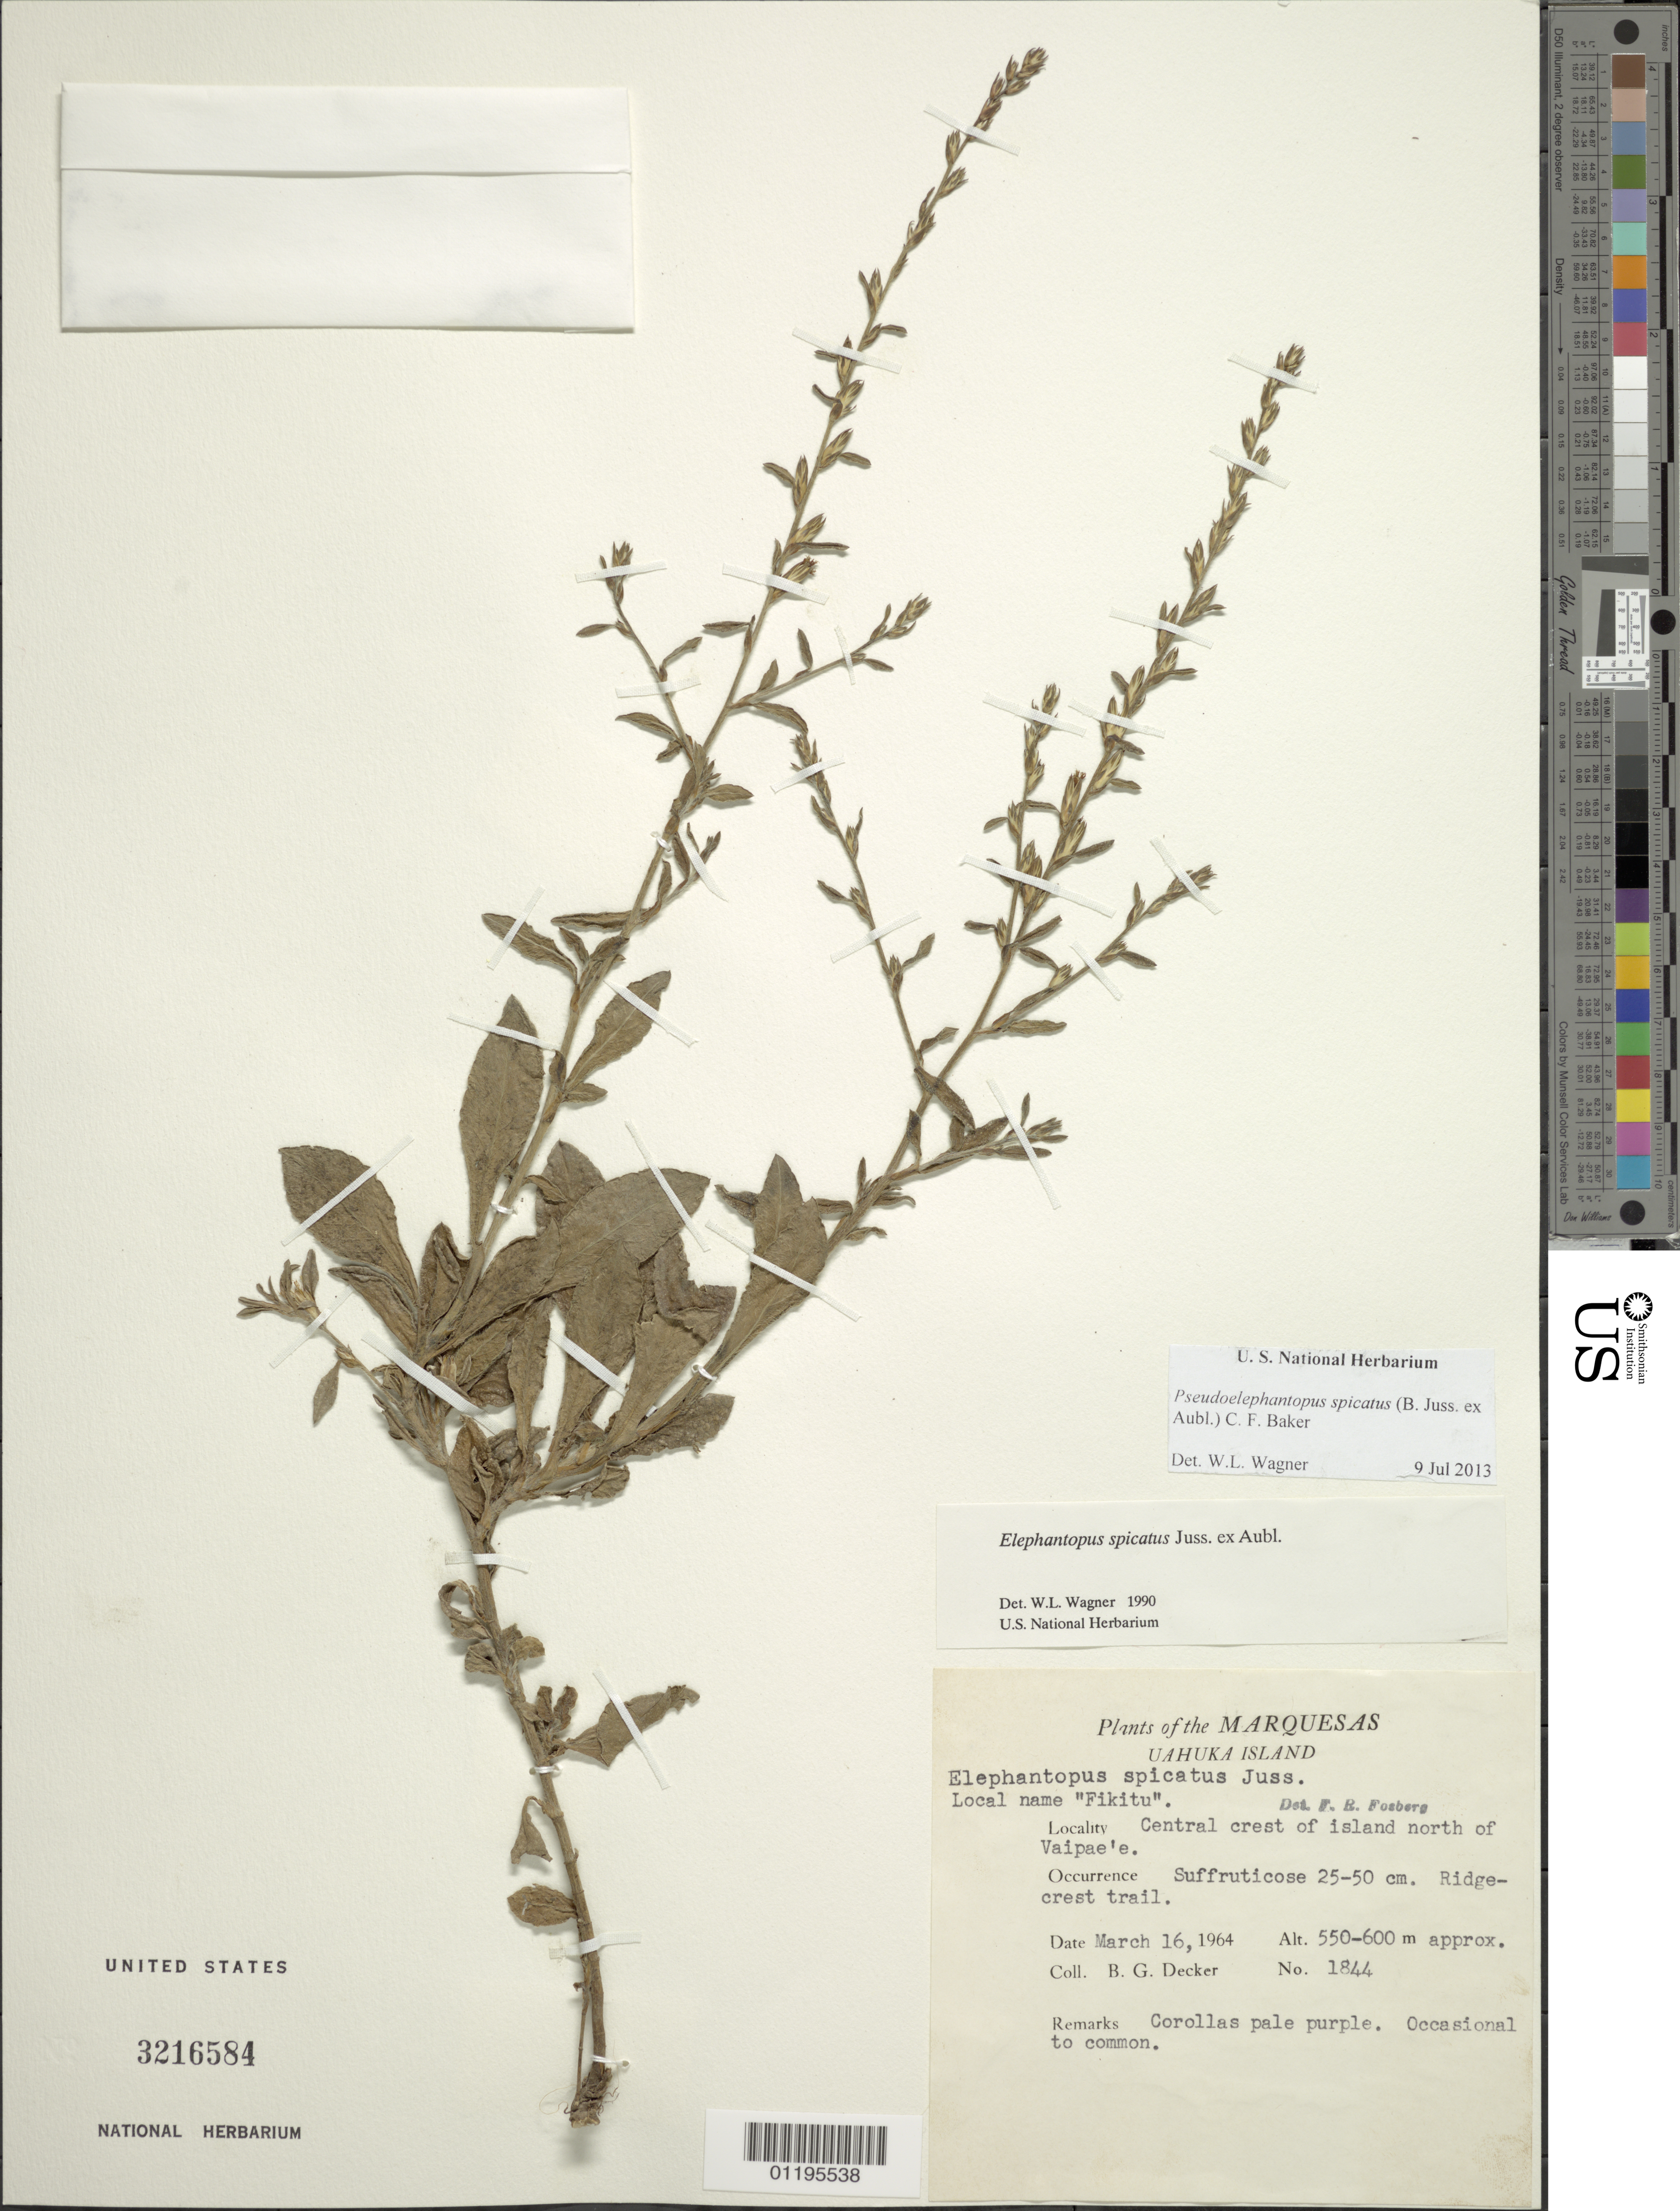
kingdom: Plantae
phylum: Tracheophyta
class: Magnoliopsida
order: Asterales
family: Asteraceae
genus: Pseudelephantopus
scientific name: Pseudelephantopus spicatus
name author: (Juss. ex Aubl.) C.F. Baker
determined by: Wagner, W. L., (BOT), Smithsonian Institution - National Museum of Natural History (UNITED STATES)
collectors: B. G. Decker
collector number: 1844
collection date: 1964-03-16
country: French Polynesia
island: Ua Huka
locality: central crest of island N of Vaipae'e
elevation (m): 550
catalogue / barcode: US 3216584